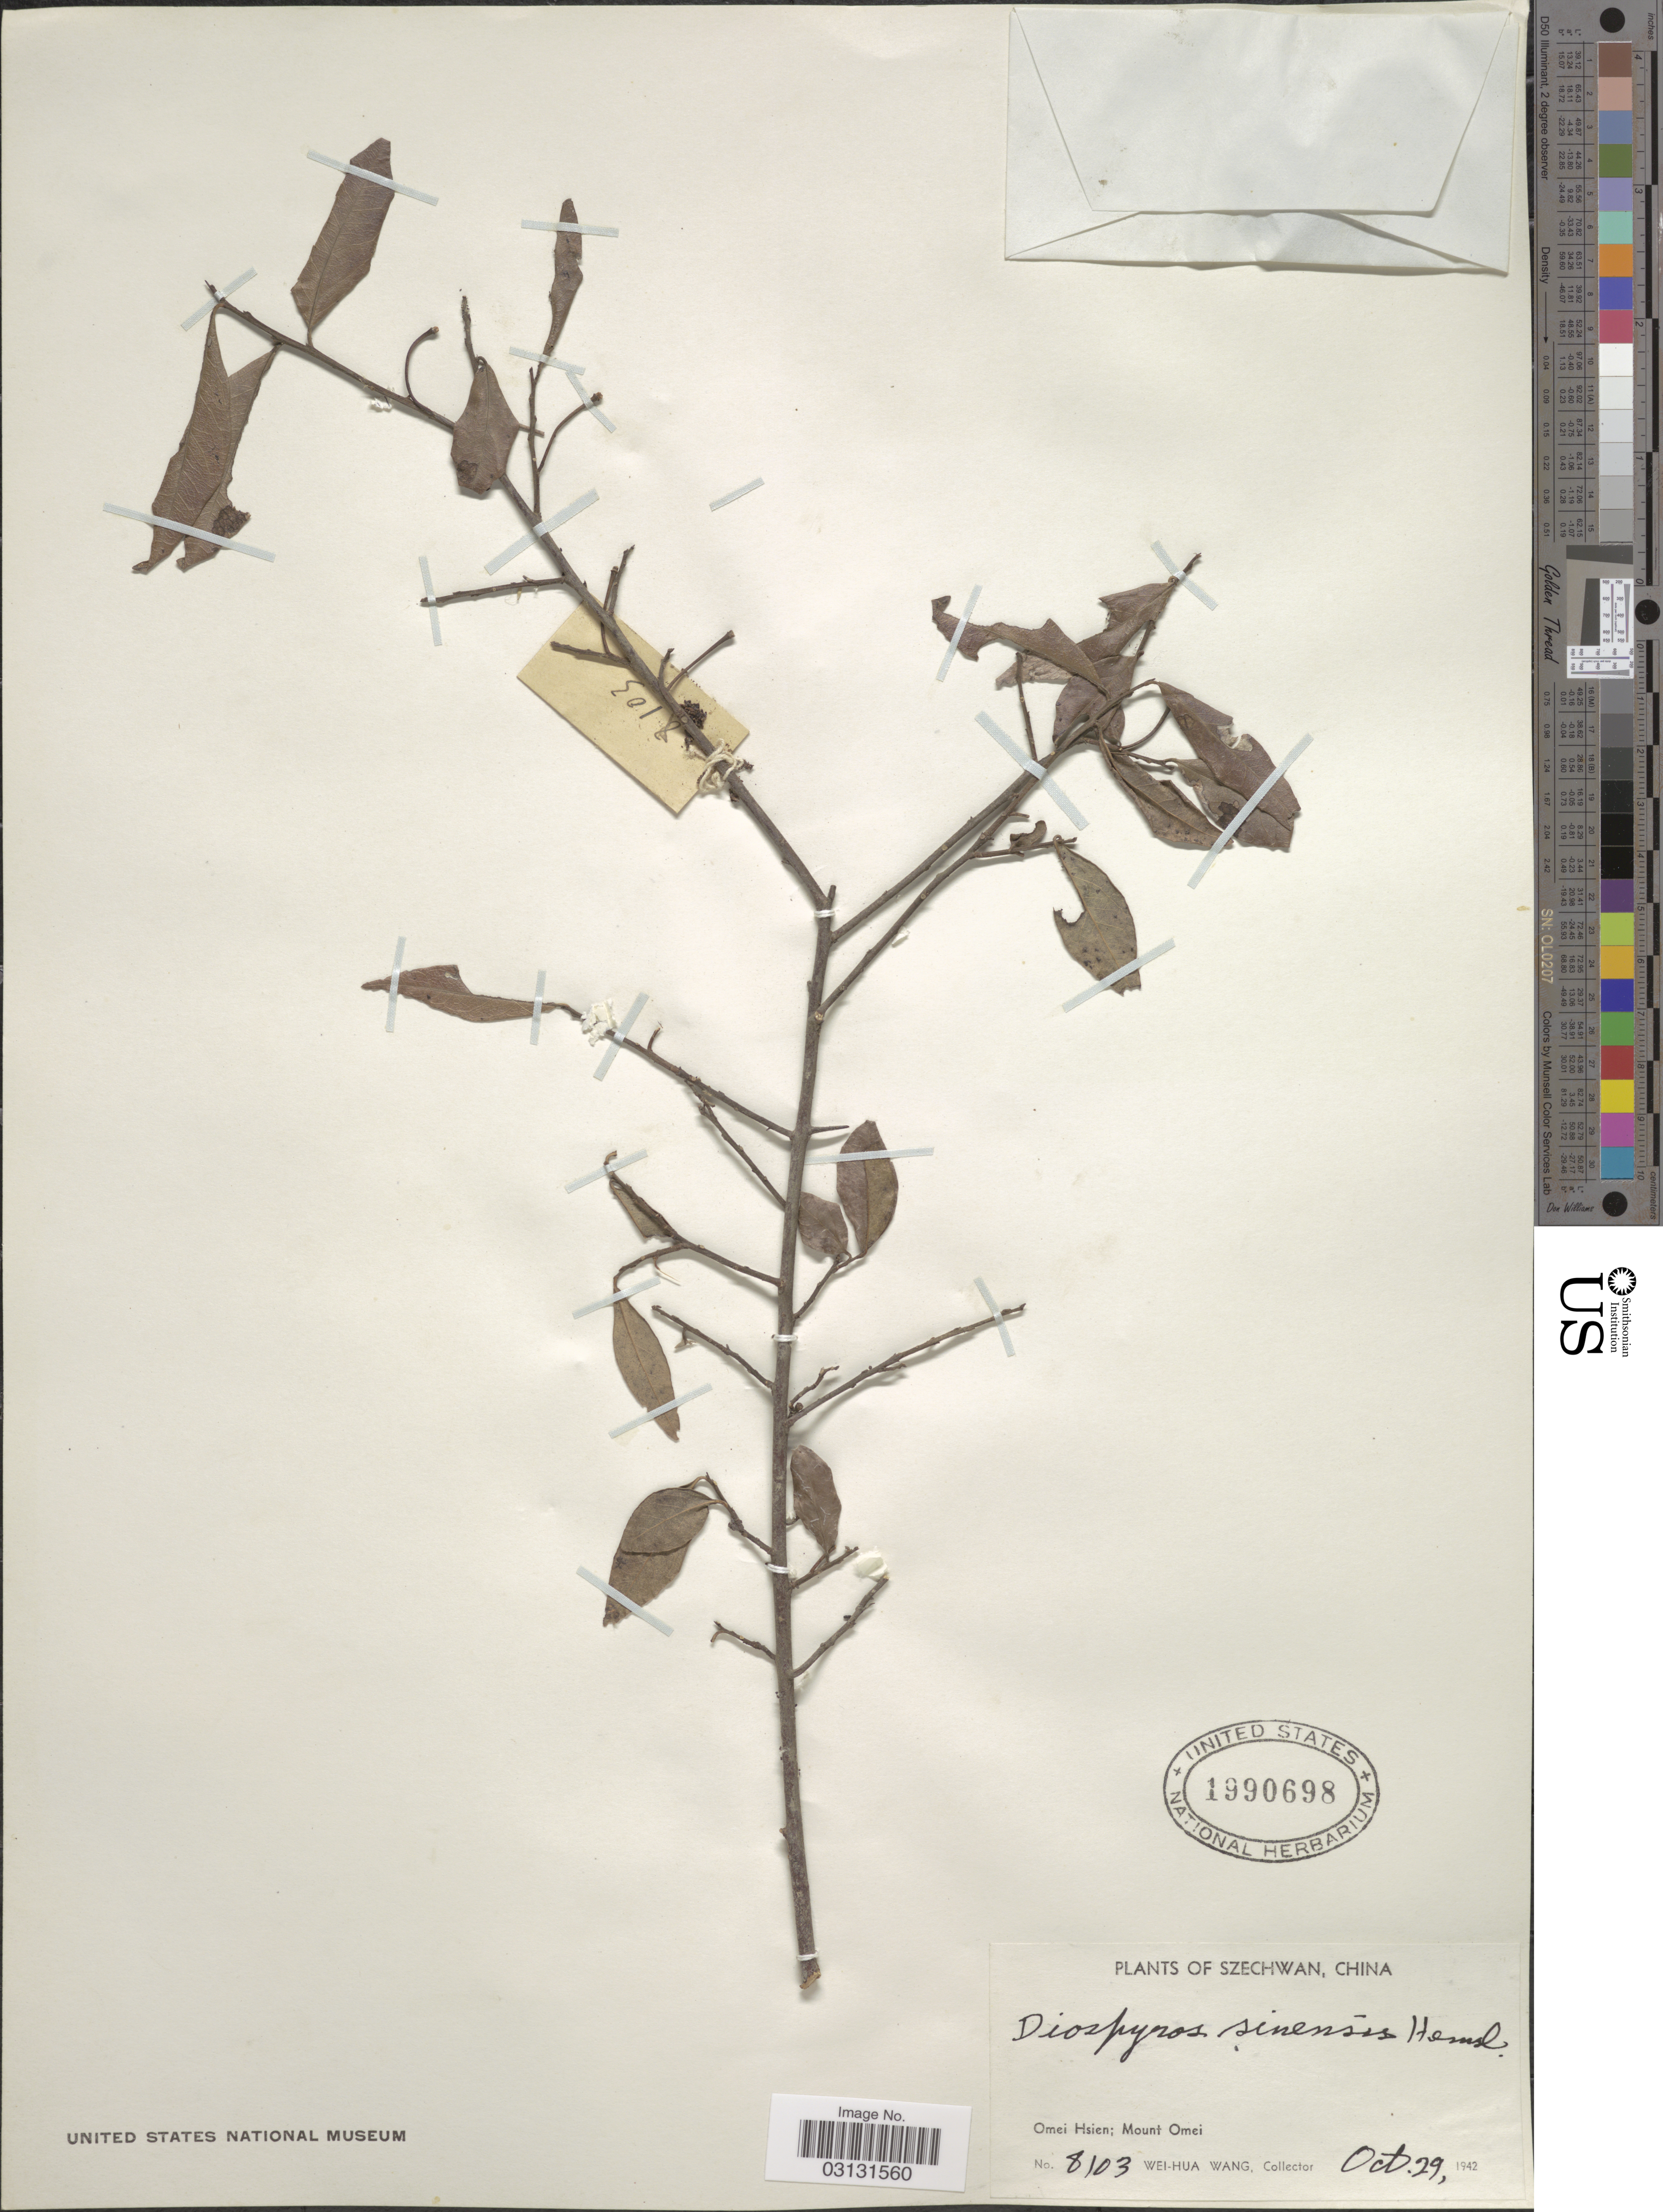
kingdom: Plantae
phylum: Tracheophyta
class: Magnoliopsida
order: Ericales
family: Ebenaceae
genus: Diospyros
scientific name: Diospyros cathayensis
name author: Steward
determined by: Strong, Mark T., (BOT), Smithsonian Institution - National Museum of Natural History (UNITED STATES)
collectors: W. Wang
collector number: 8103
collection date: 1942-10-29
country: China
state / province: Sichuan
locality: Szechwan. Omei Hsien; Mount Omei.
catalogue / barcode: US 1990698